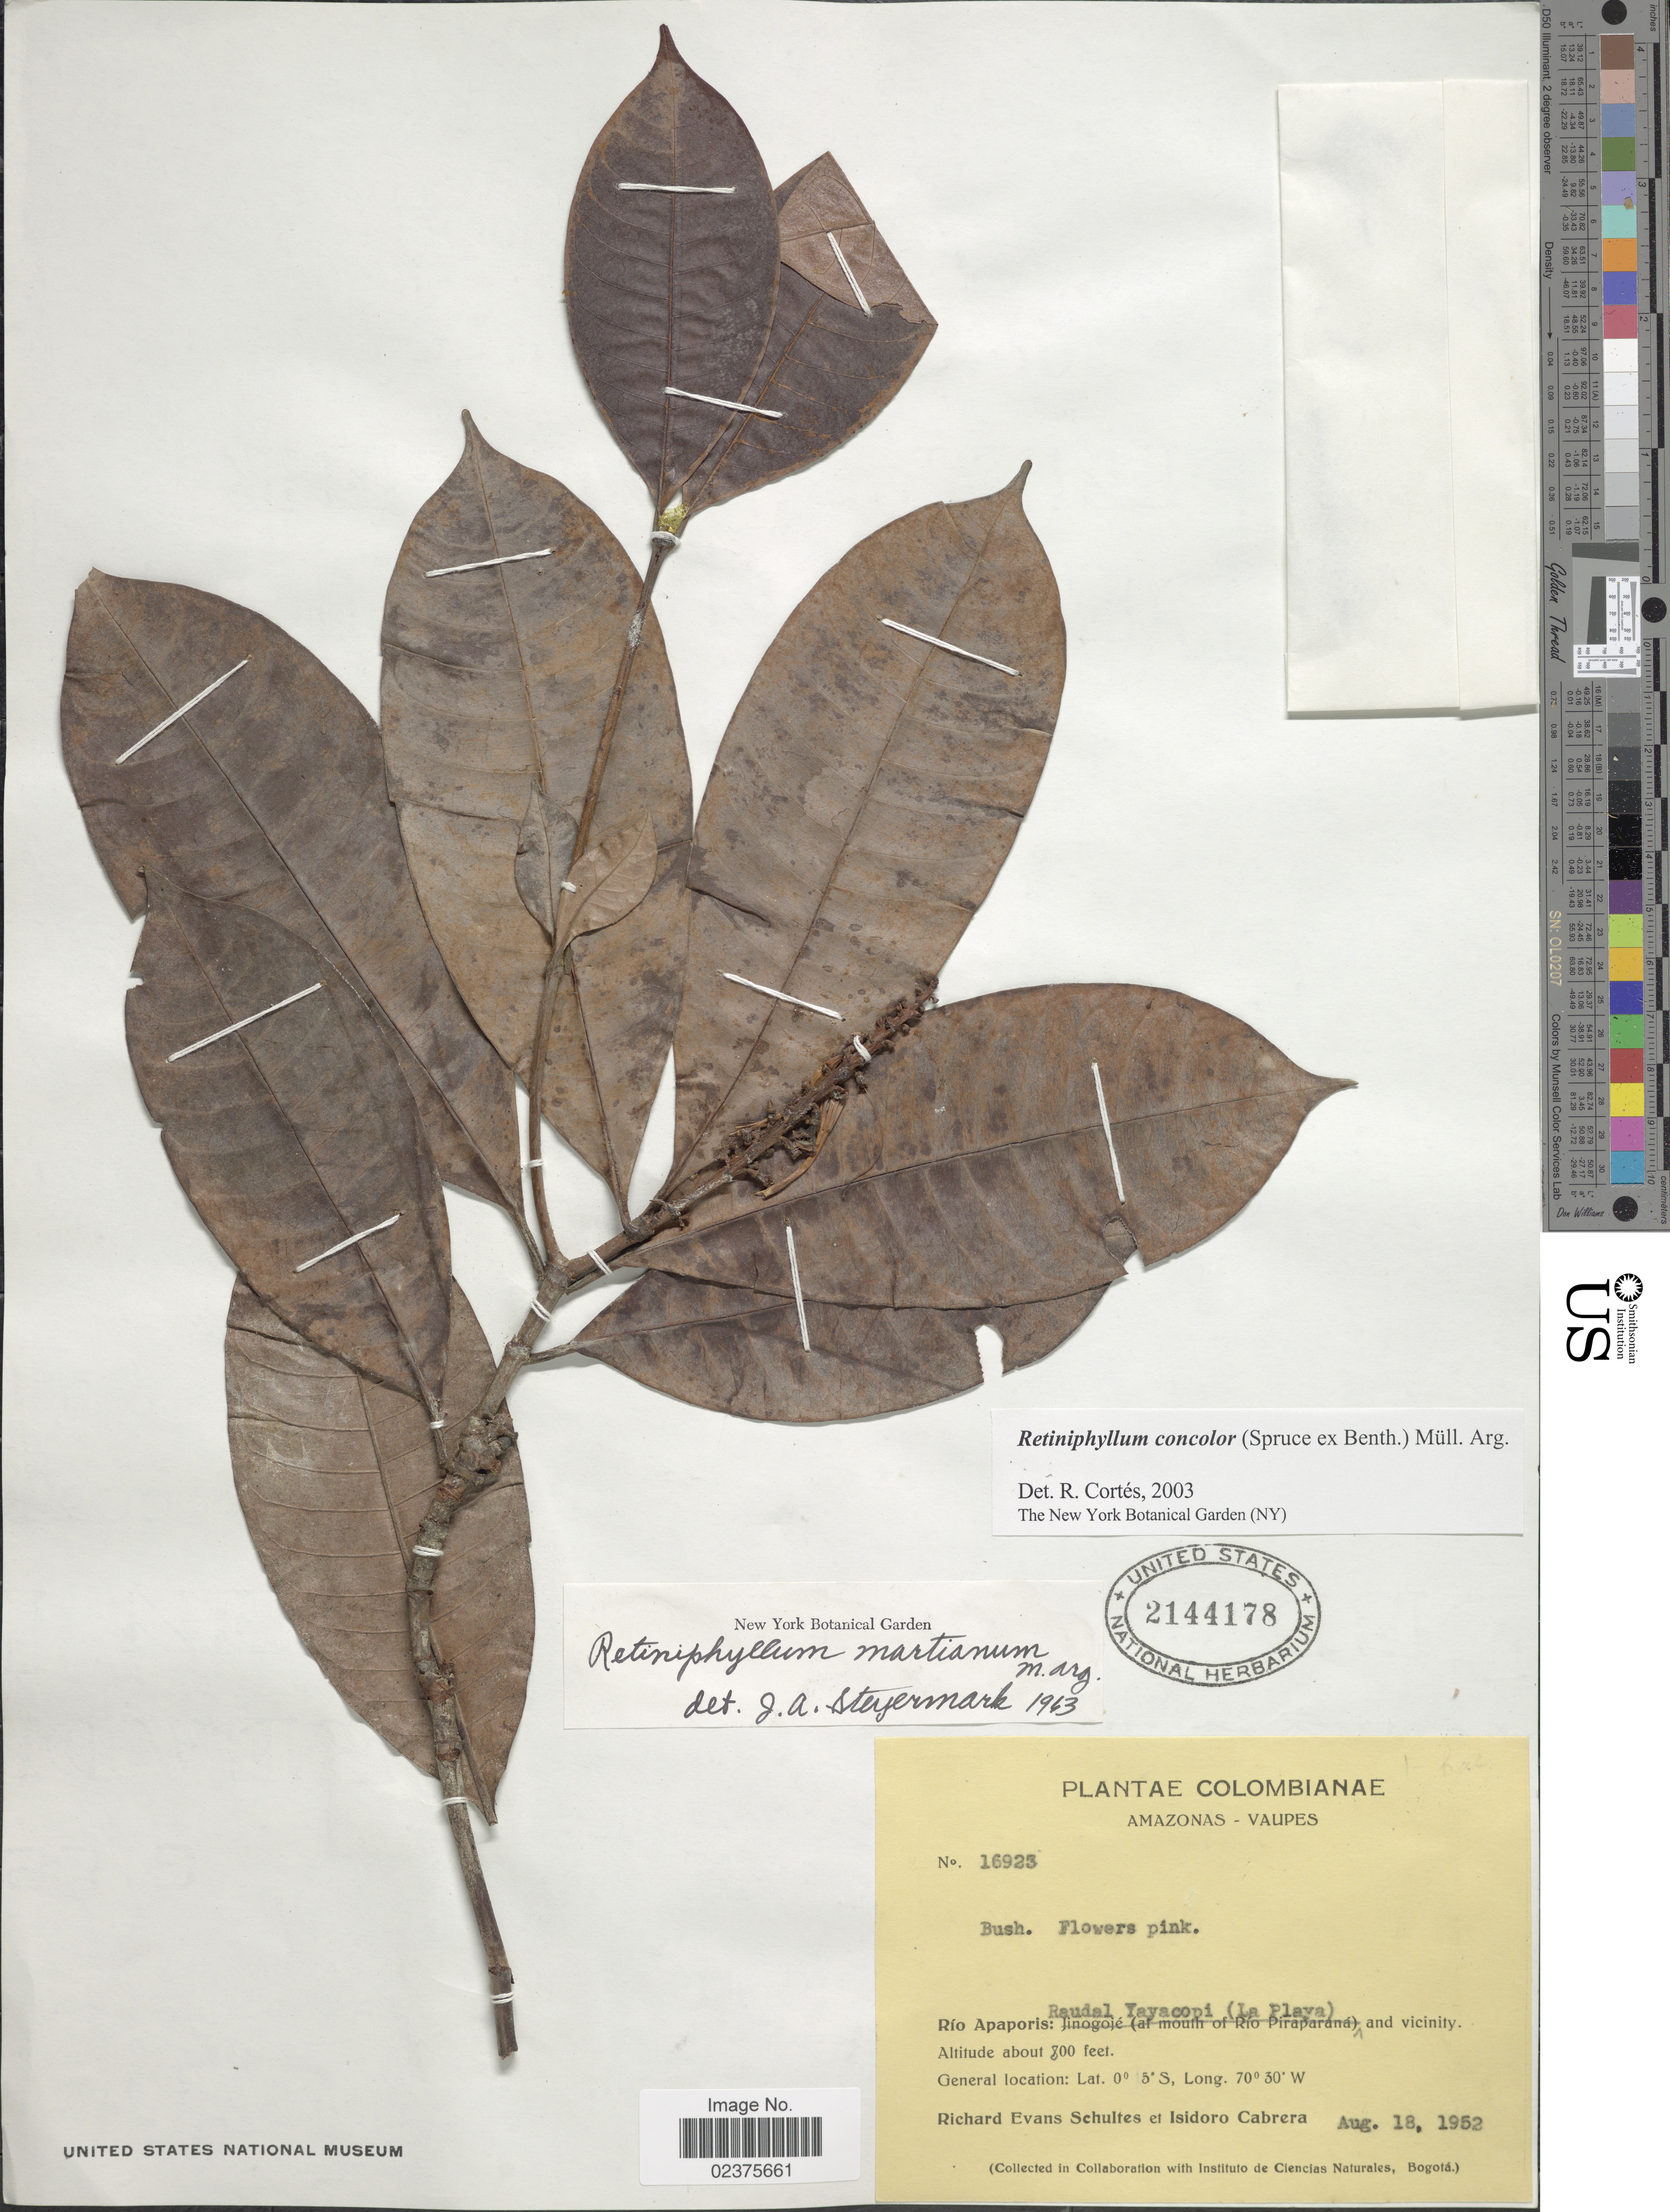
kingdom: Plantae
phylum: Tracheophyta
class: Magnoliopsida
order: Gentianales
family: Rubiaceae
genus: Retiniphyllum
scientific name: Retiniphyllum concolor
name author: (Spruce ex Benth.) Müll. Arg.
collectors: R. E. Schultes & I. Cabrera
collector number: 16923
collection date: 1952-08-18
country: Colombia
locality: Amazonas-Vaupes, Río Apaporis: Raudal Yayacopi (La Playa) and vicinity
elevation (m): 244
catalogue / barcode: US 2144178